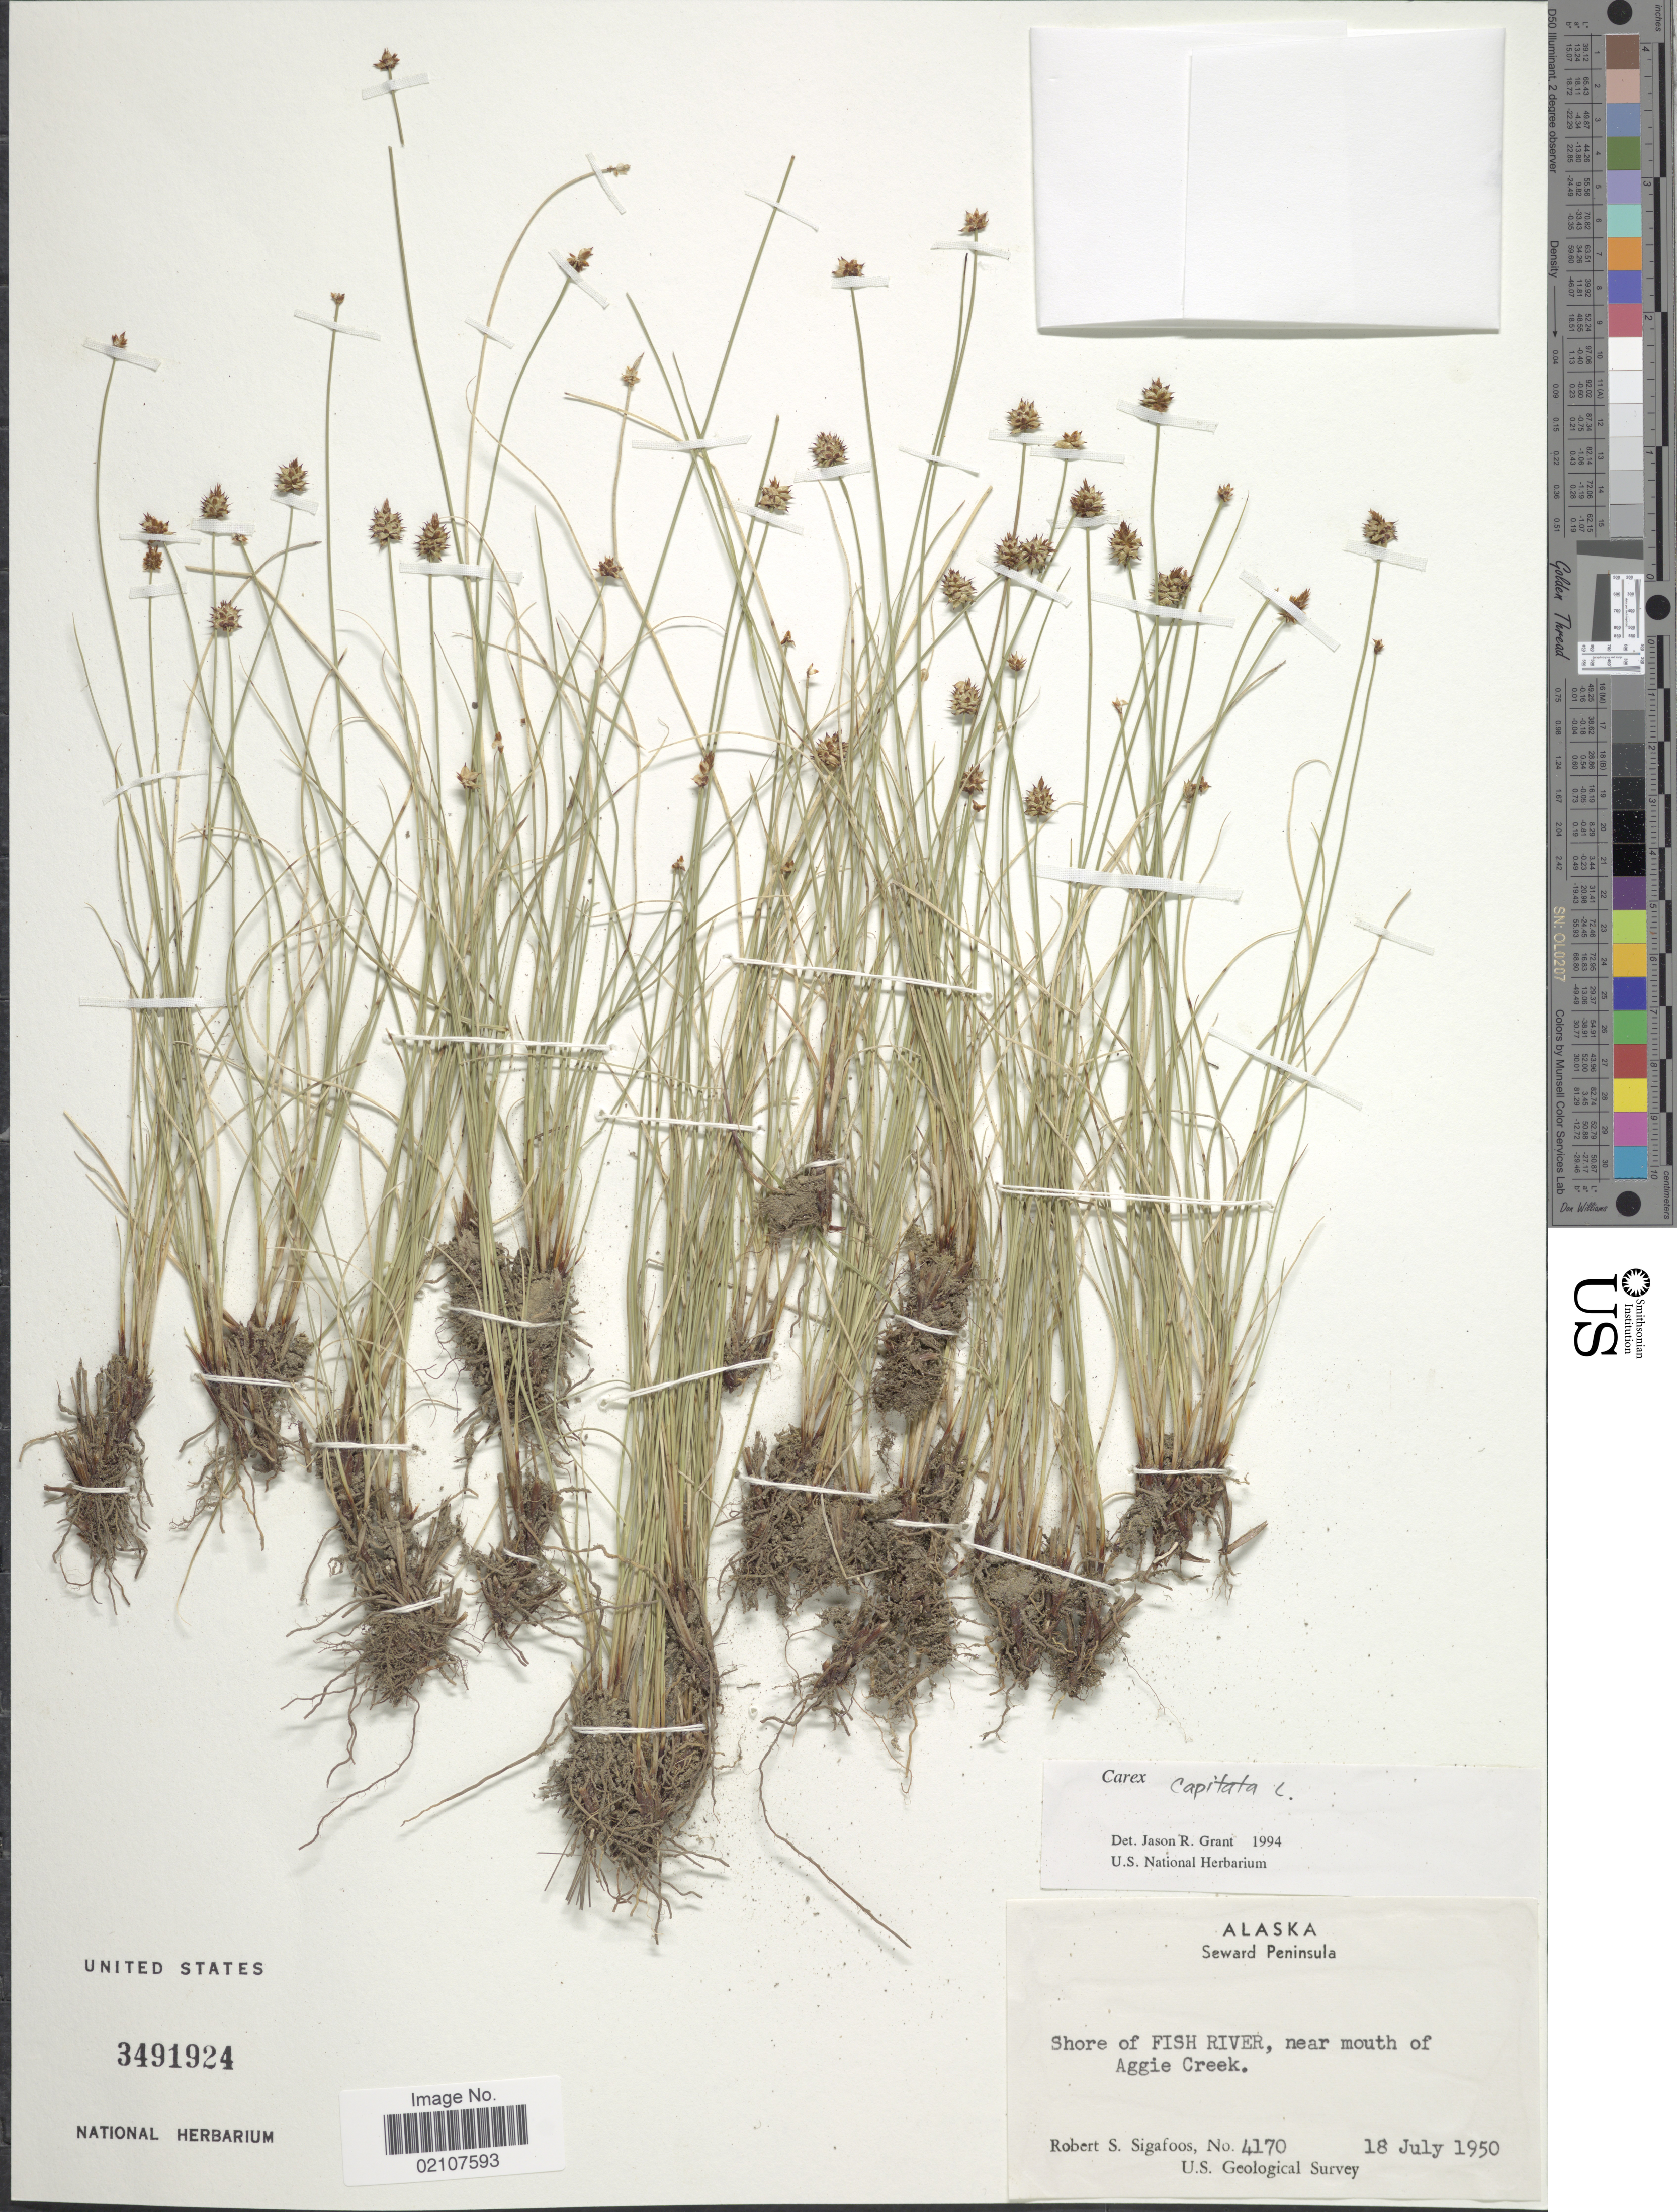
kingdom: Plantae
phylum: Tracheophyta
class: Liliopsida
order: Poales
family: Cyperaceae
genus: Carex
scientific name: Carex capitata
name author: L.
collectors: R. Sigafoos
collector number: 4170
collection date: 1950-07-18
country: United States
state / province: Alaska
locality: Alaska, Seward Peninsula. Shore of Fish River, near mouth of Aggie Creek.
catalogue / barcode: US 3491924